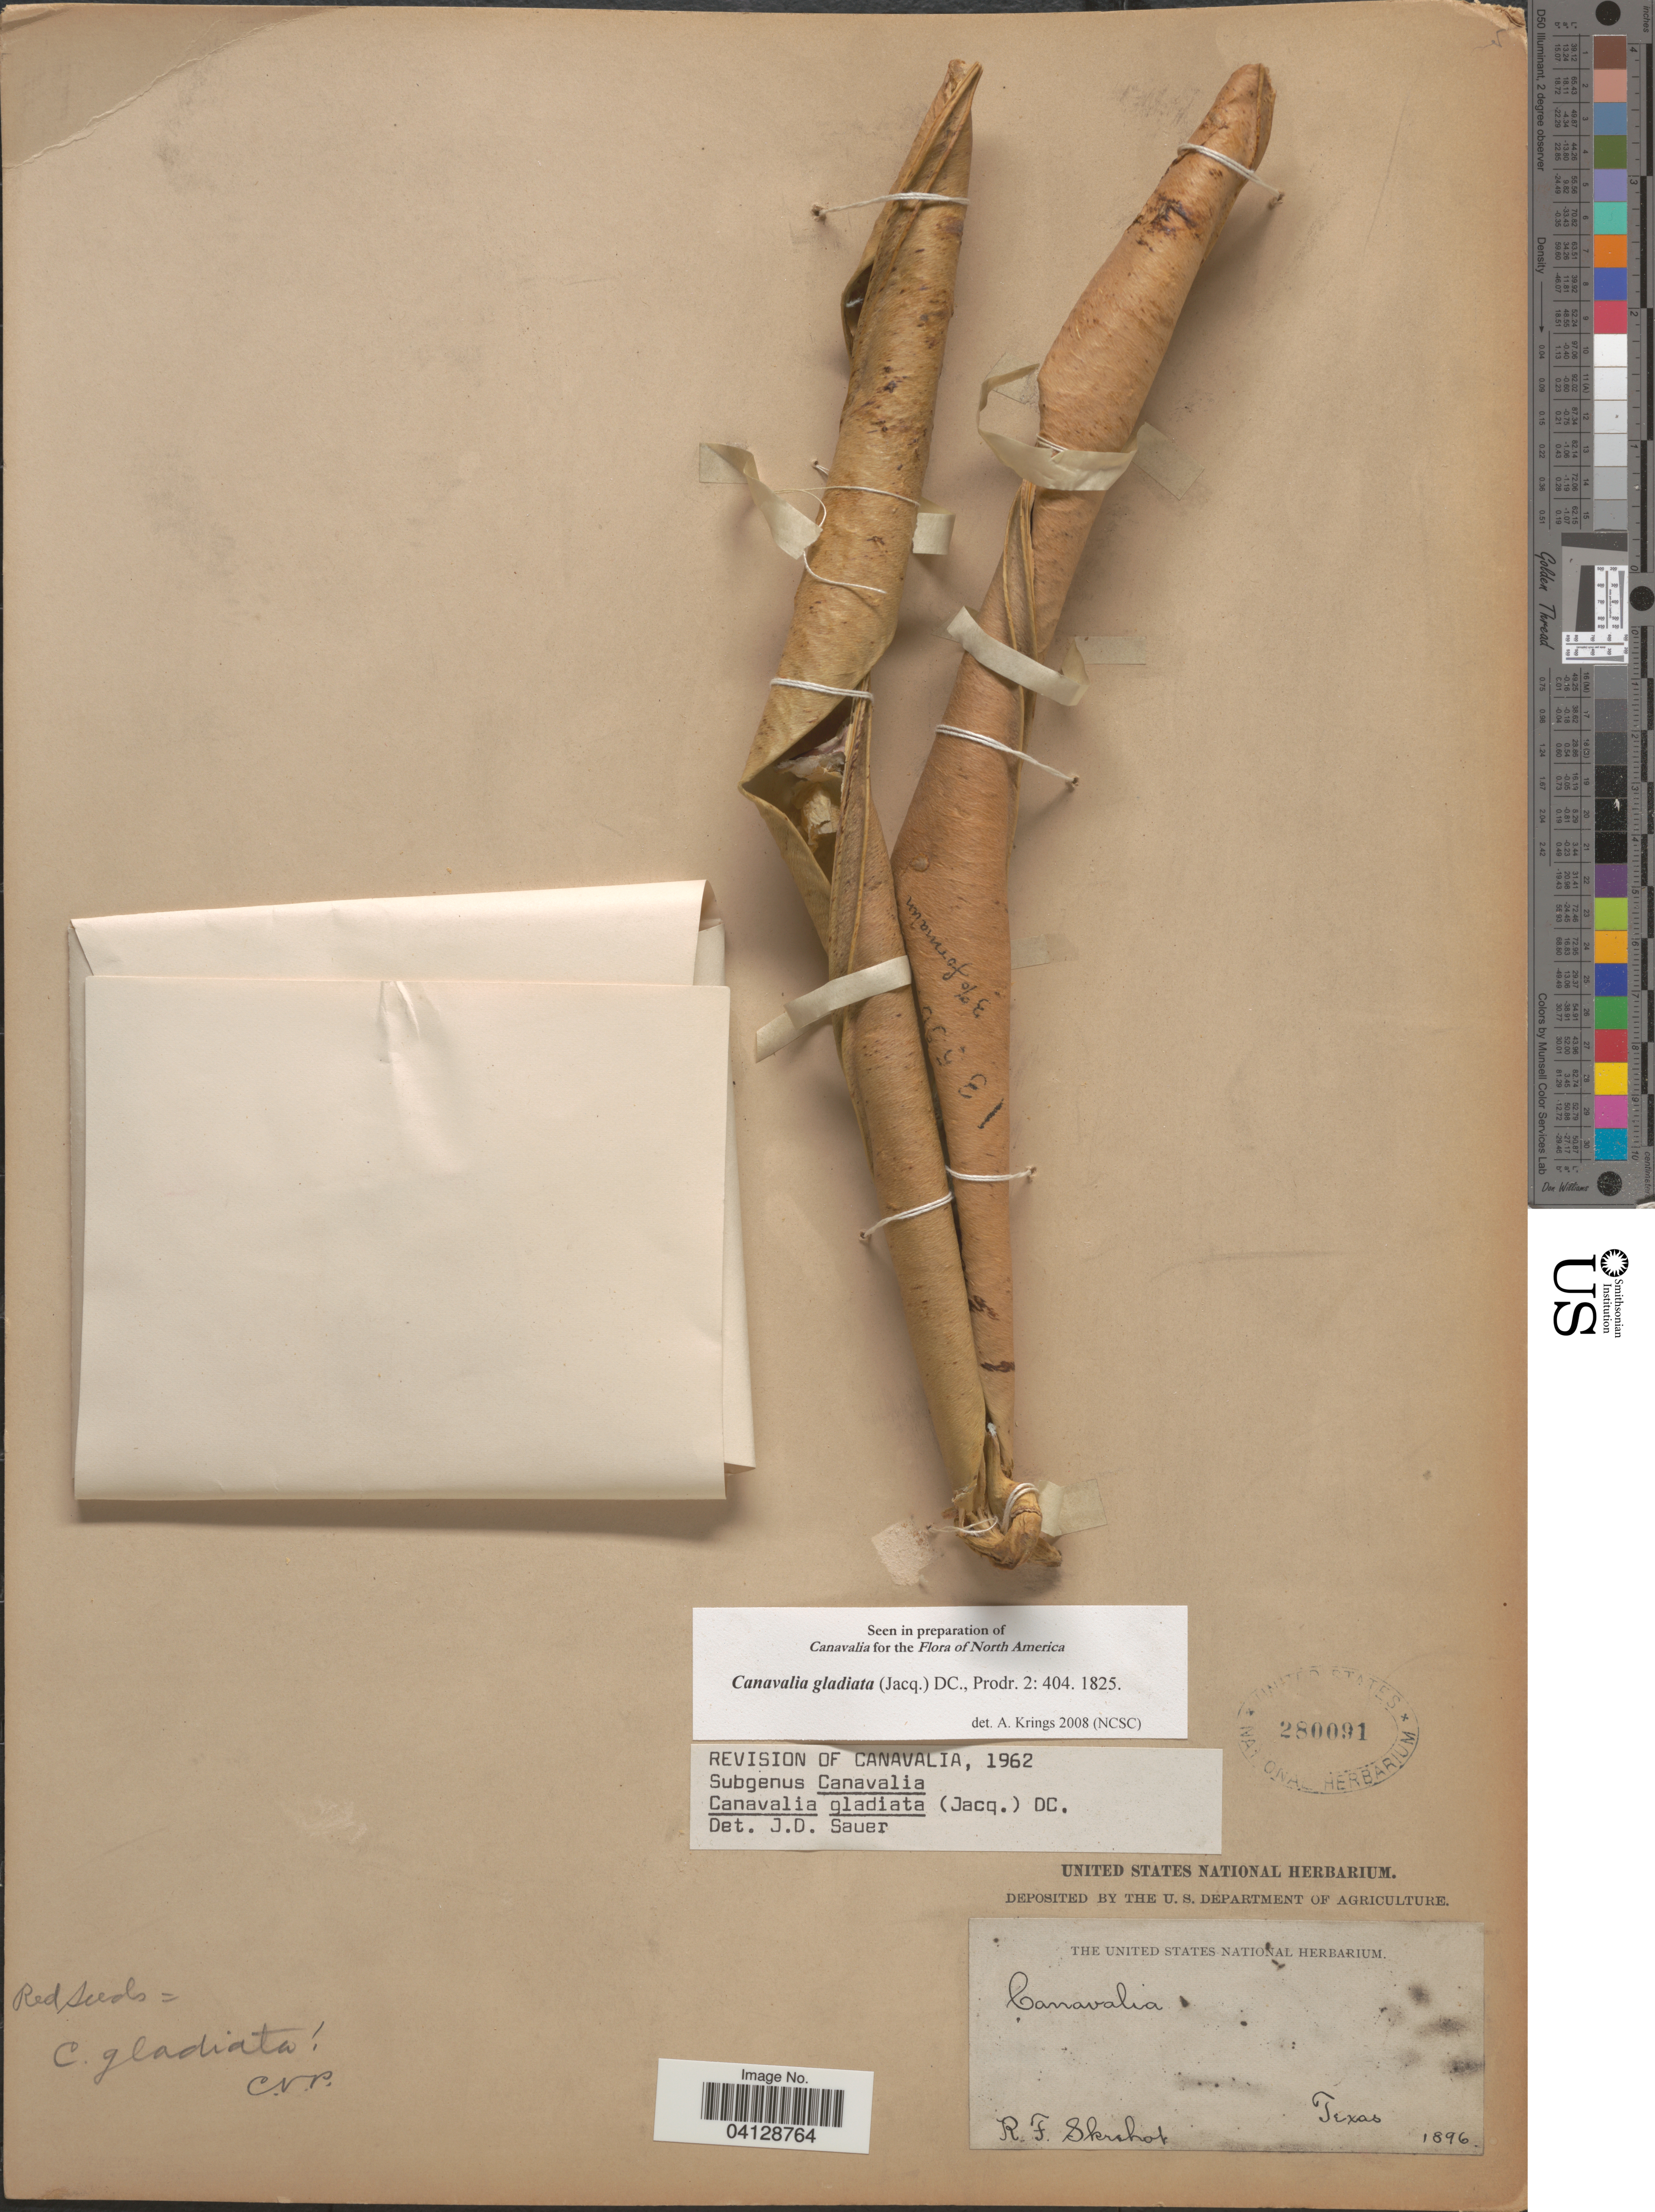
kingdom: Plantae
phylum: Tracheophyta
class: Magnoliopsida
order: Fabales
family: Fabaceae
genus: Canavalia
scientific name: Canavalia gladiata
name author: (Jacq.) DC.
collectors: R. Skrehot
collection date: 1896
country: United States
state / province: Texas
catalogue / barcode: US 280091